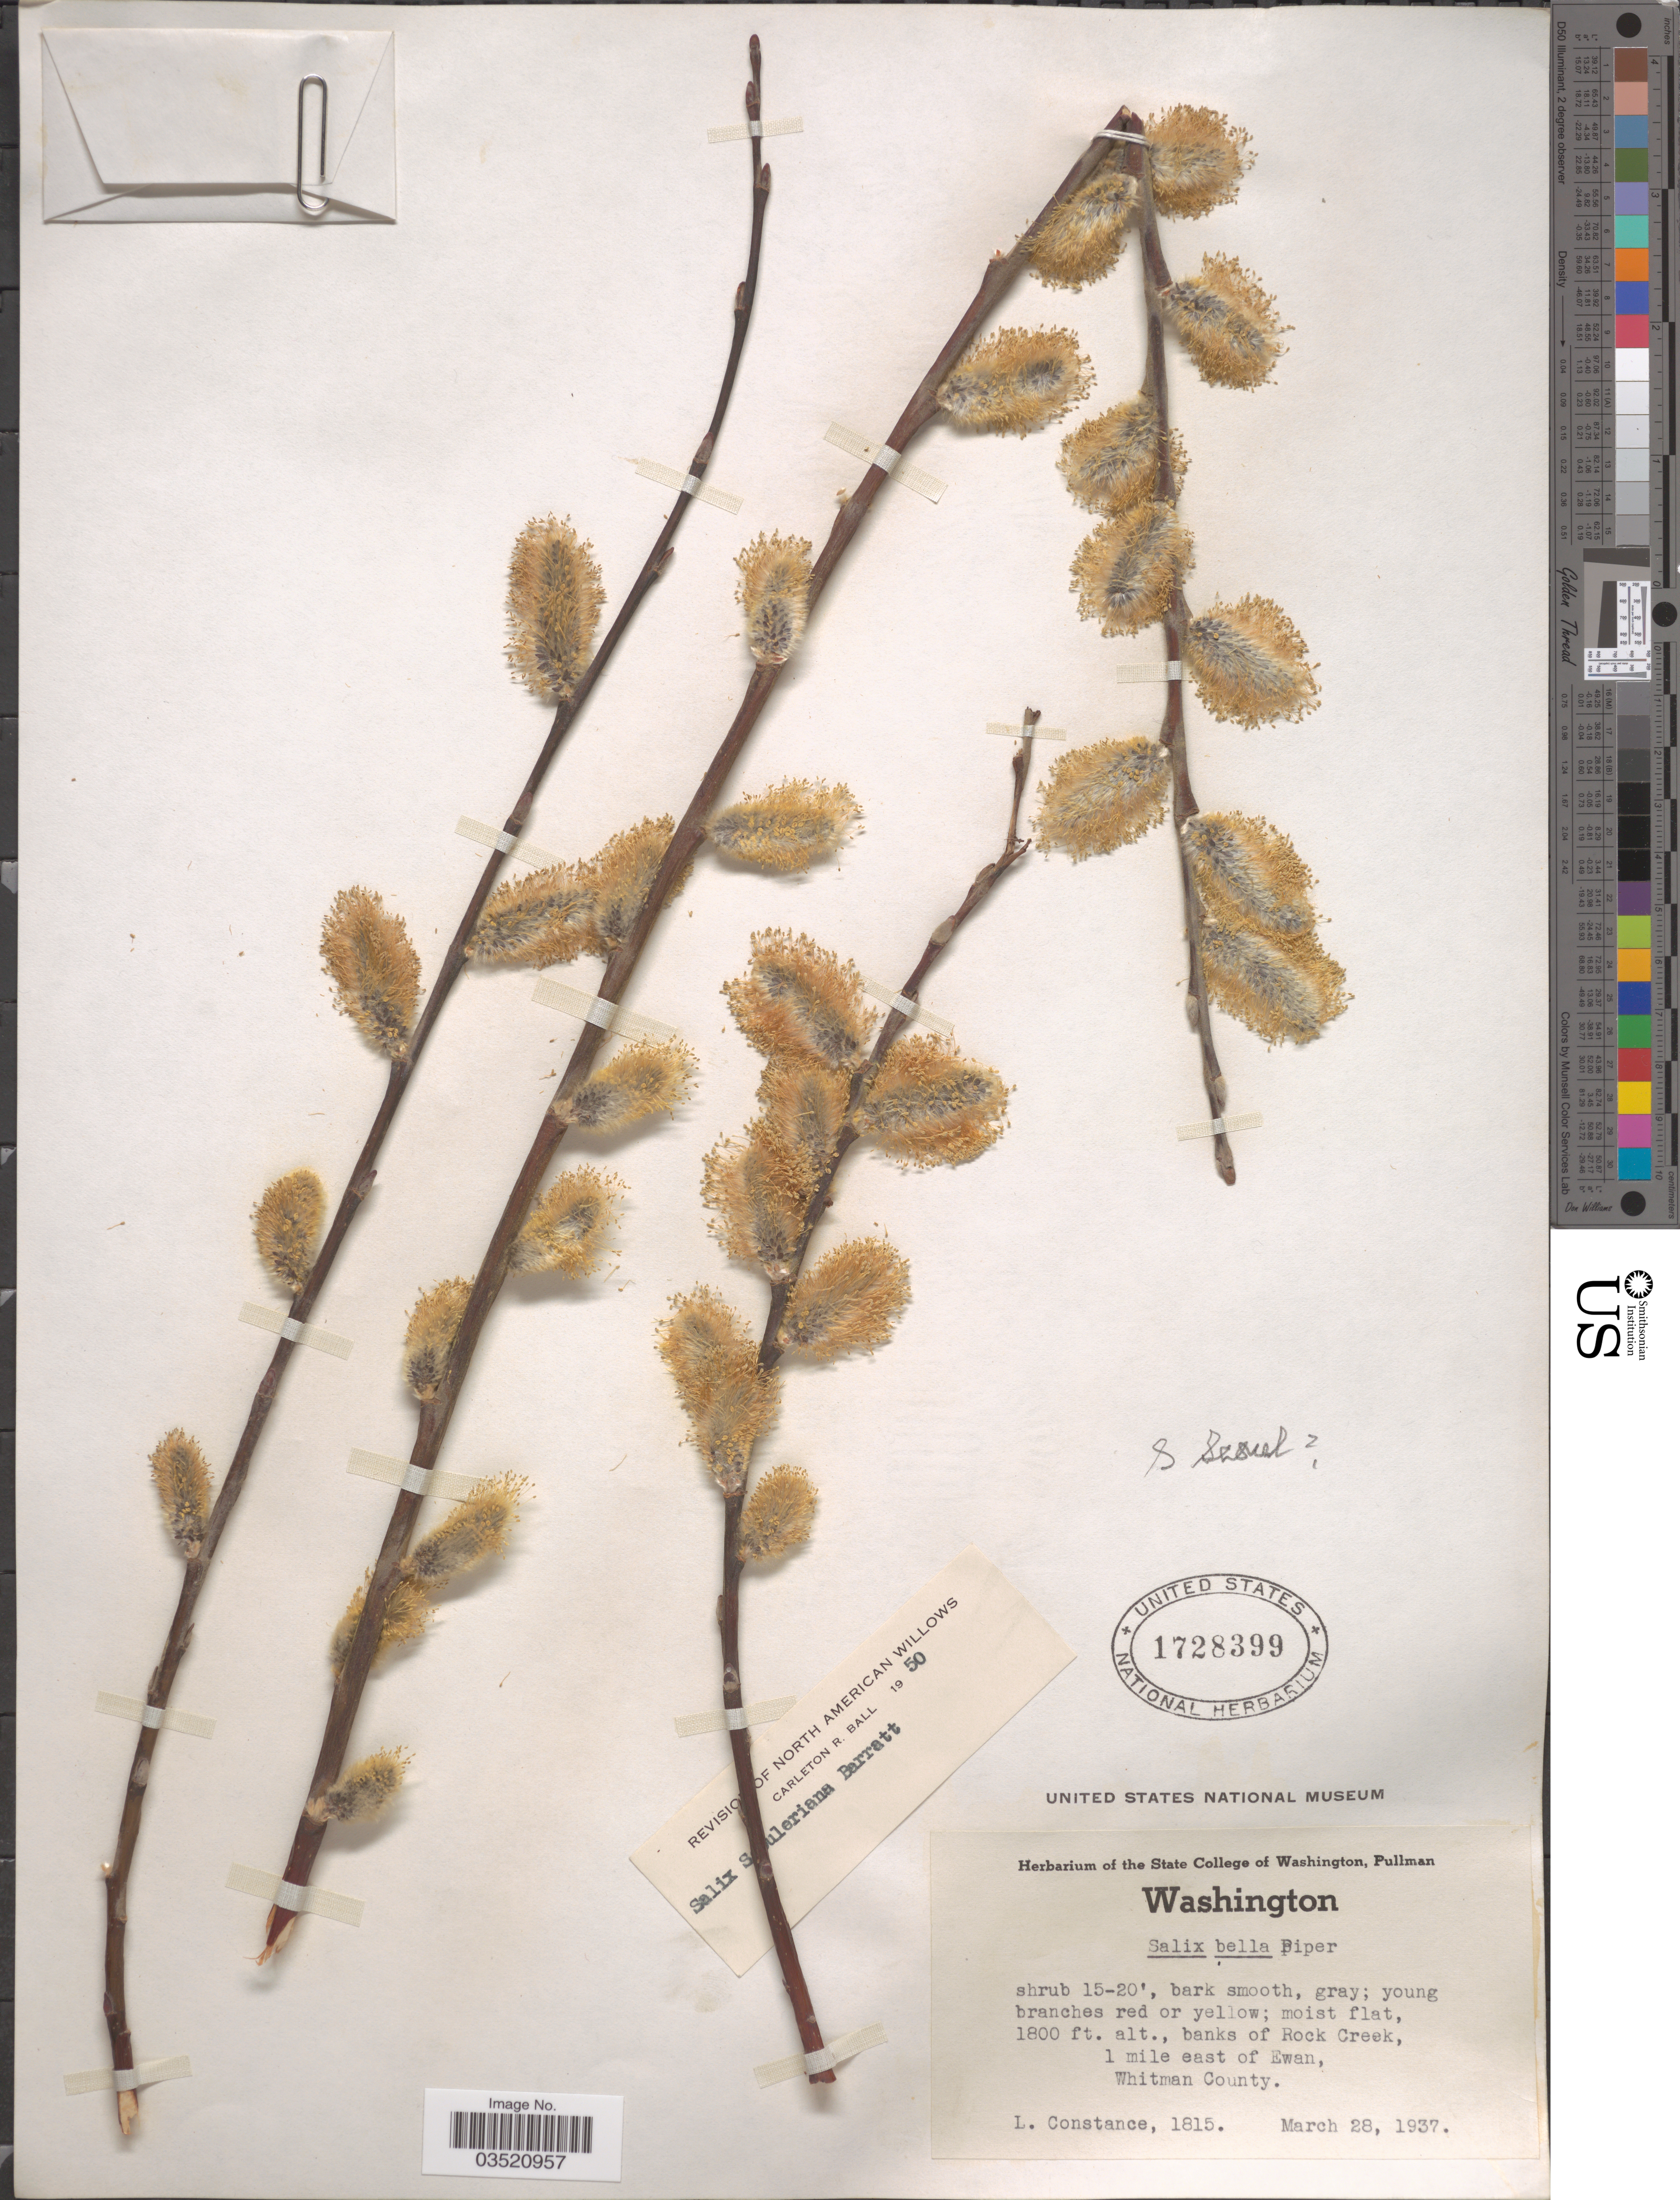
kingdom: Plantae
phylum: Tracheophyta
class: Magnoliopsida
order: Malpighiales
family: Salicaceae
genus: Salix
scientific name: Salix scouleriana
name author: Barratt ex Hook.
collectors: L. Constance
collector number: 1815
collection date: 1937-03-28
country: United States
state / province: Washington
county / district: Whitman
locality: Banks of Rock Creek, 1 mile east of Ewan, Whitman County.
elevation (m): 549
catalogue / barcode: US 1728399